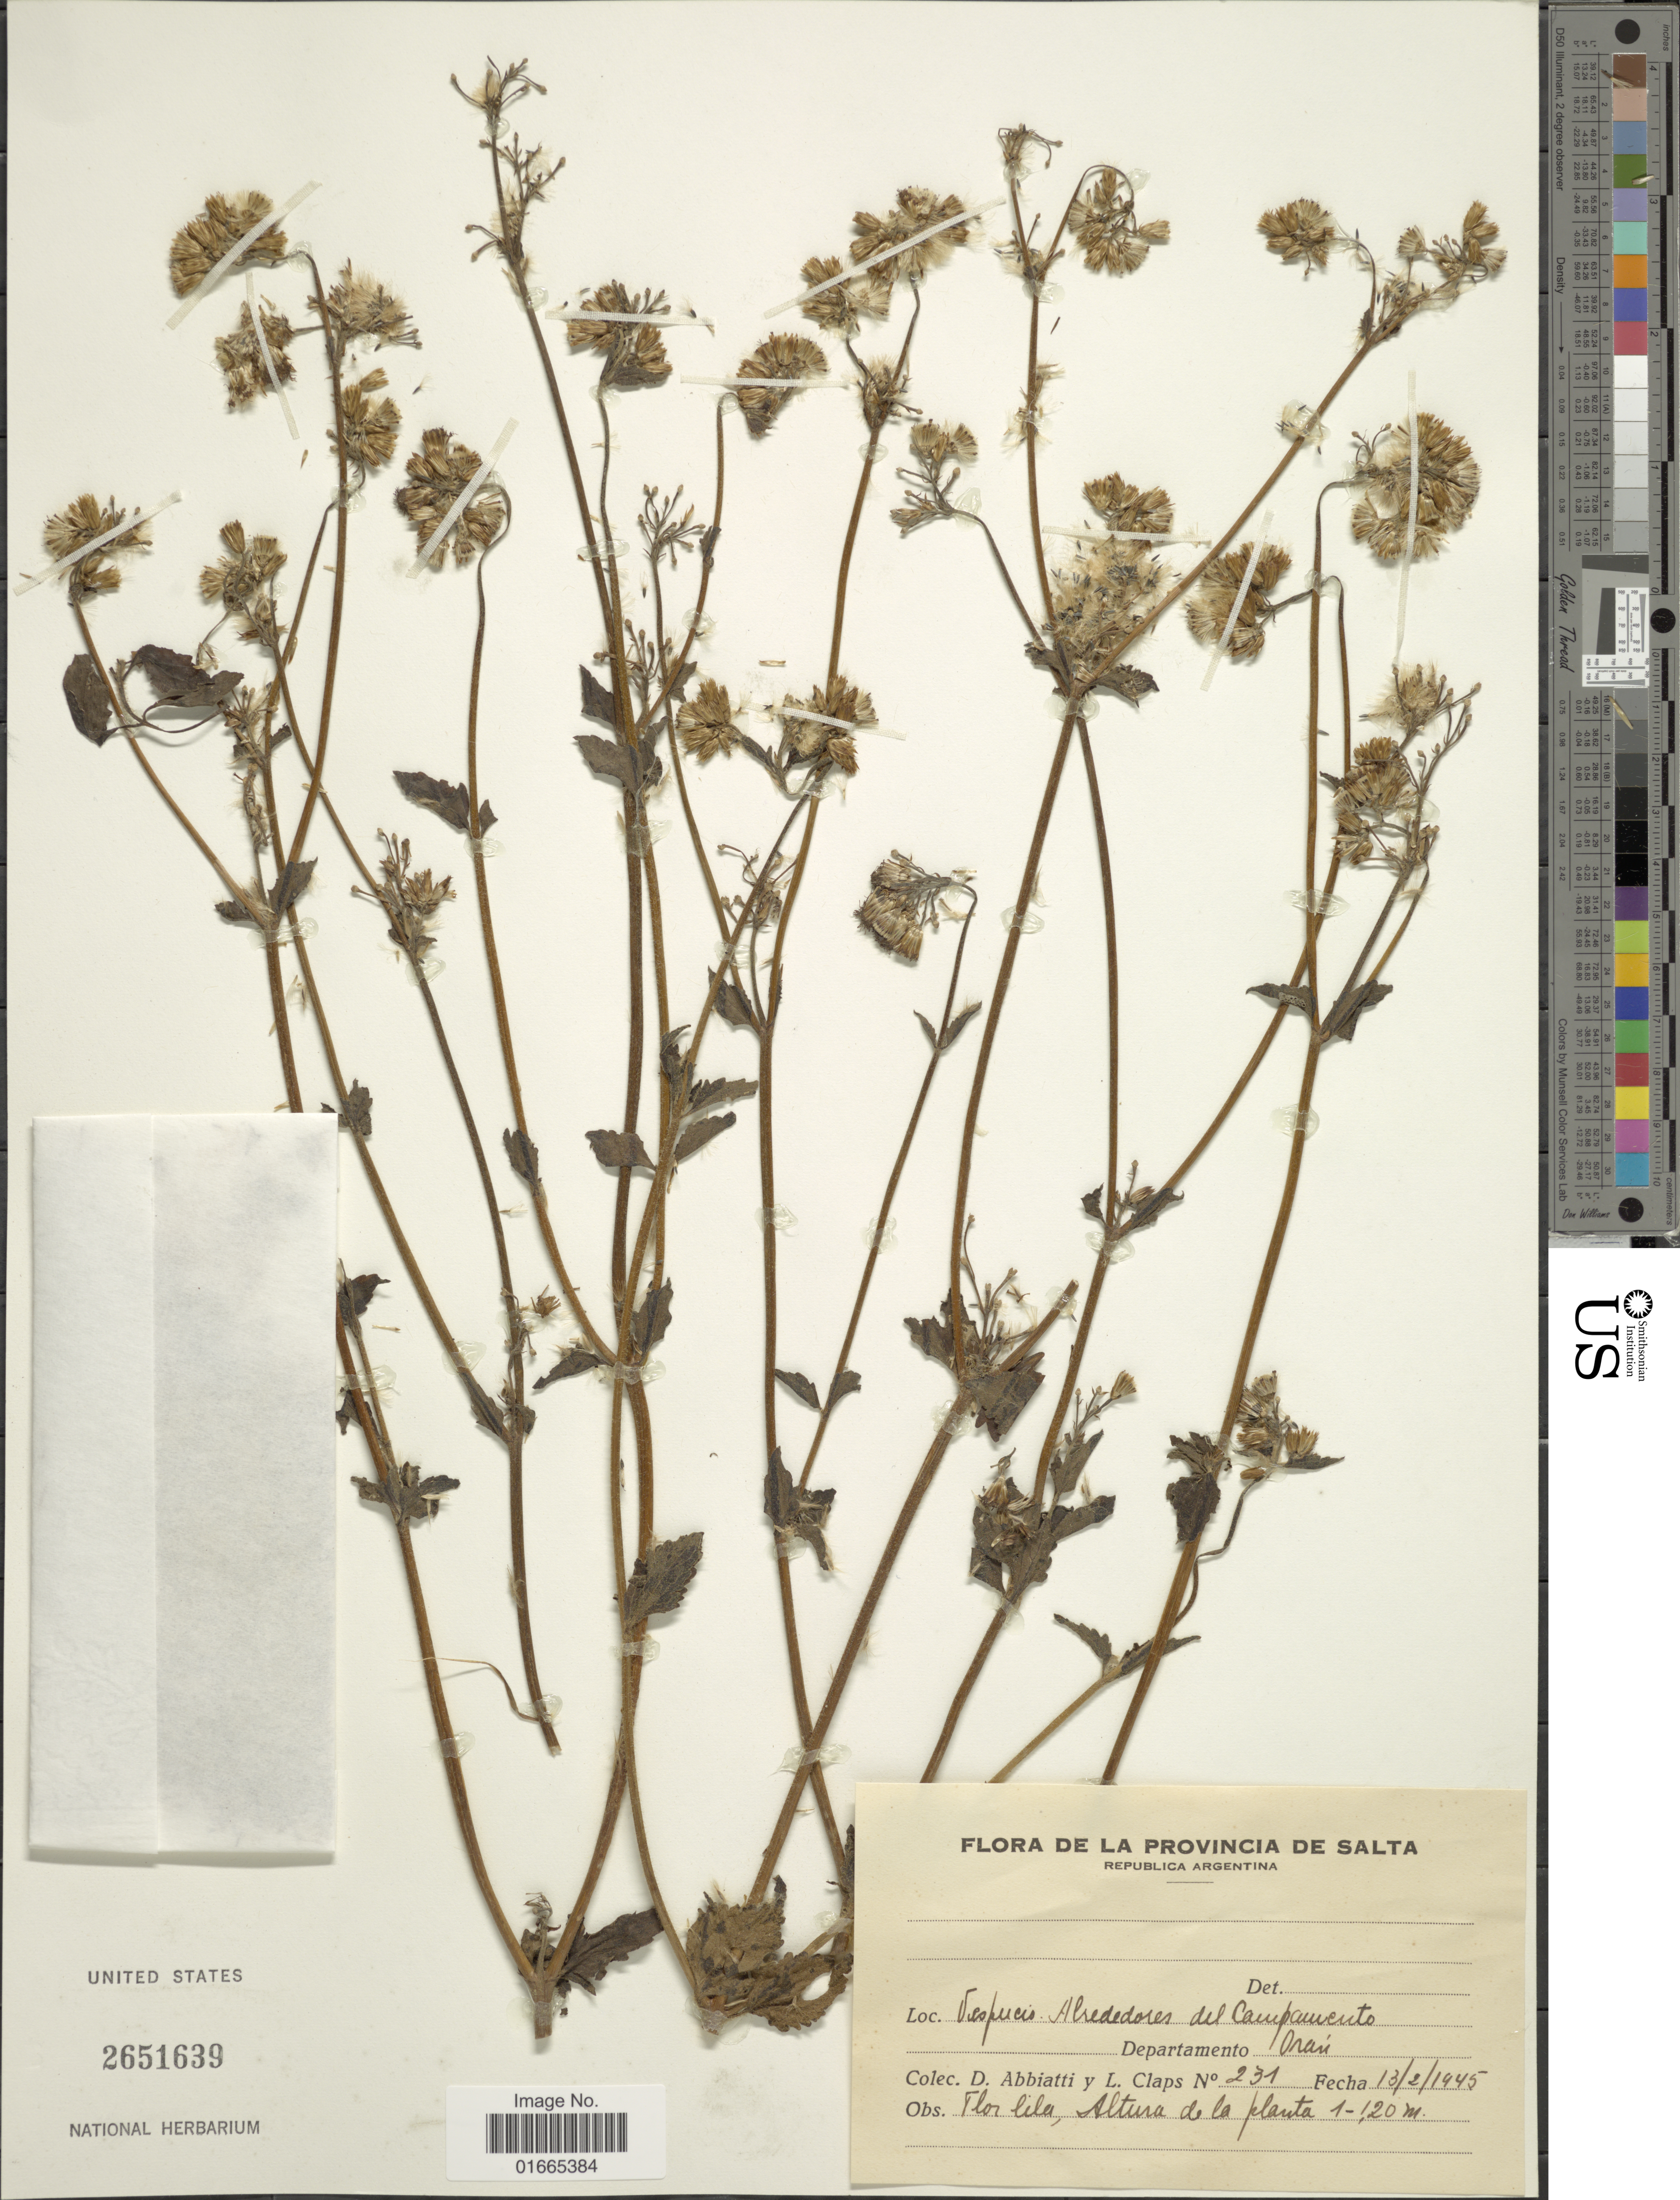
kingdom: Plantae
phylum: Tracheophyta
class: Magnoliopsida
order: Asterales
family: Asteraceae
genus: Praxelis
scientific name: Praxelis clematidea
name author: (Griseb.) R.M. King & H. Rob.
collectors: D. Abbiatti & L. Claps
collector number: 231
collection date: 1945-02-13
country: Argentina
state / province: Salta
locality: Departamento Oran, Vespucio Alrededores del Campamento.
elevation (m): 1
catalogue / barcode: US 2651639